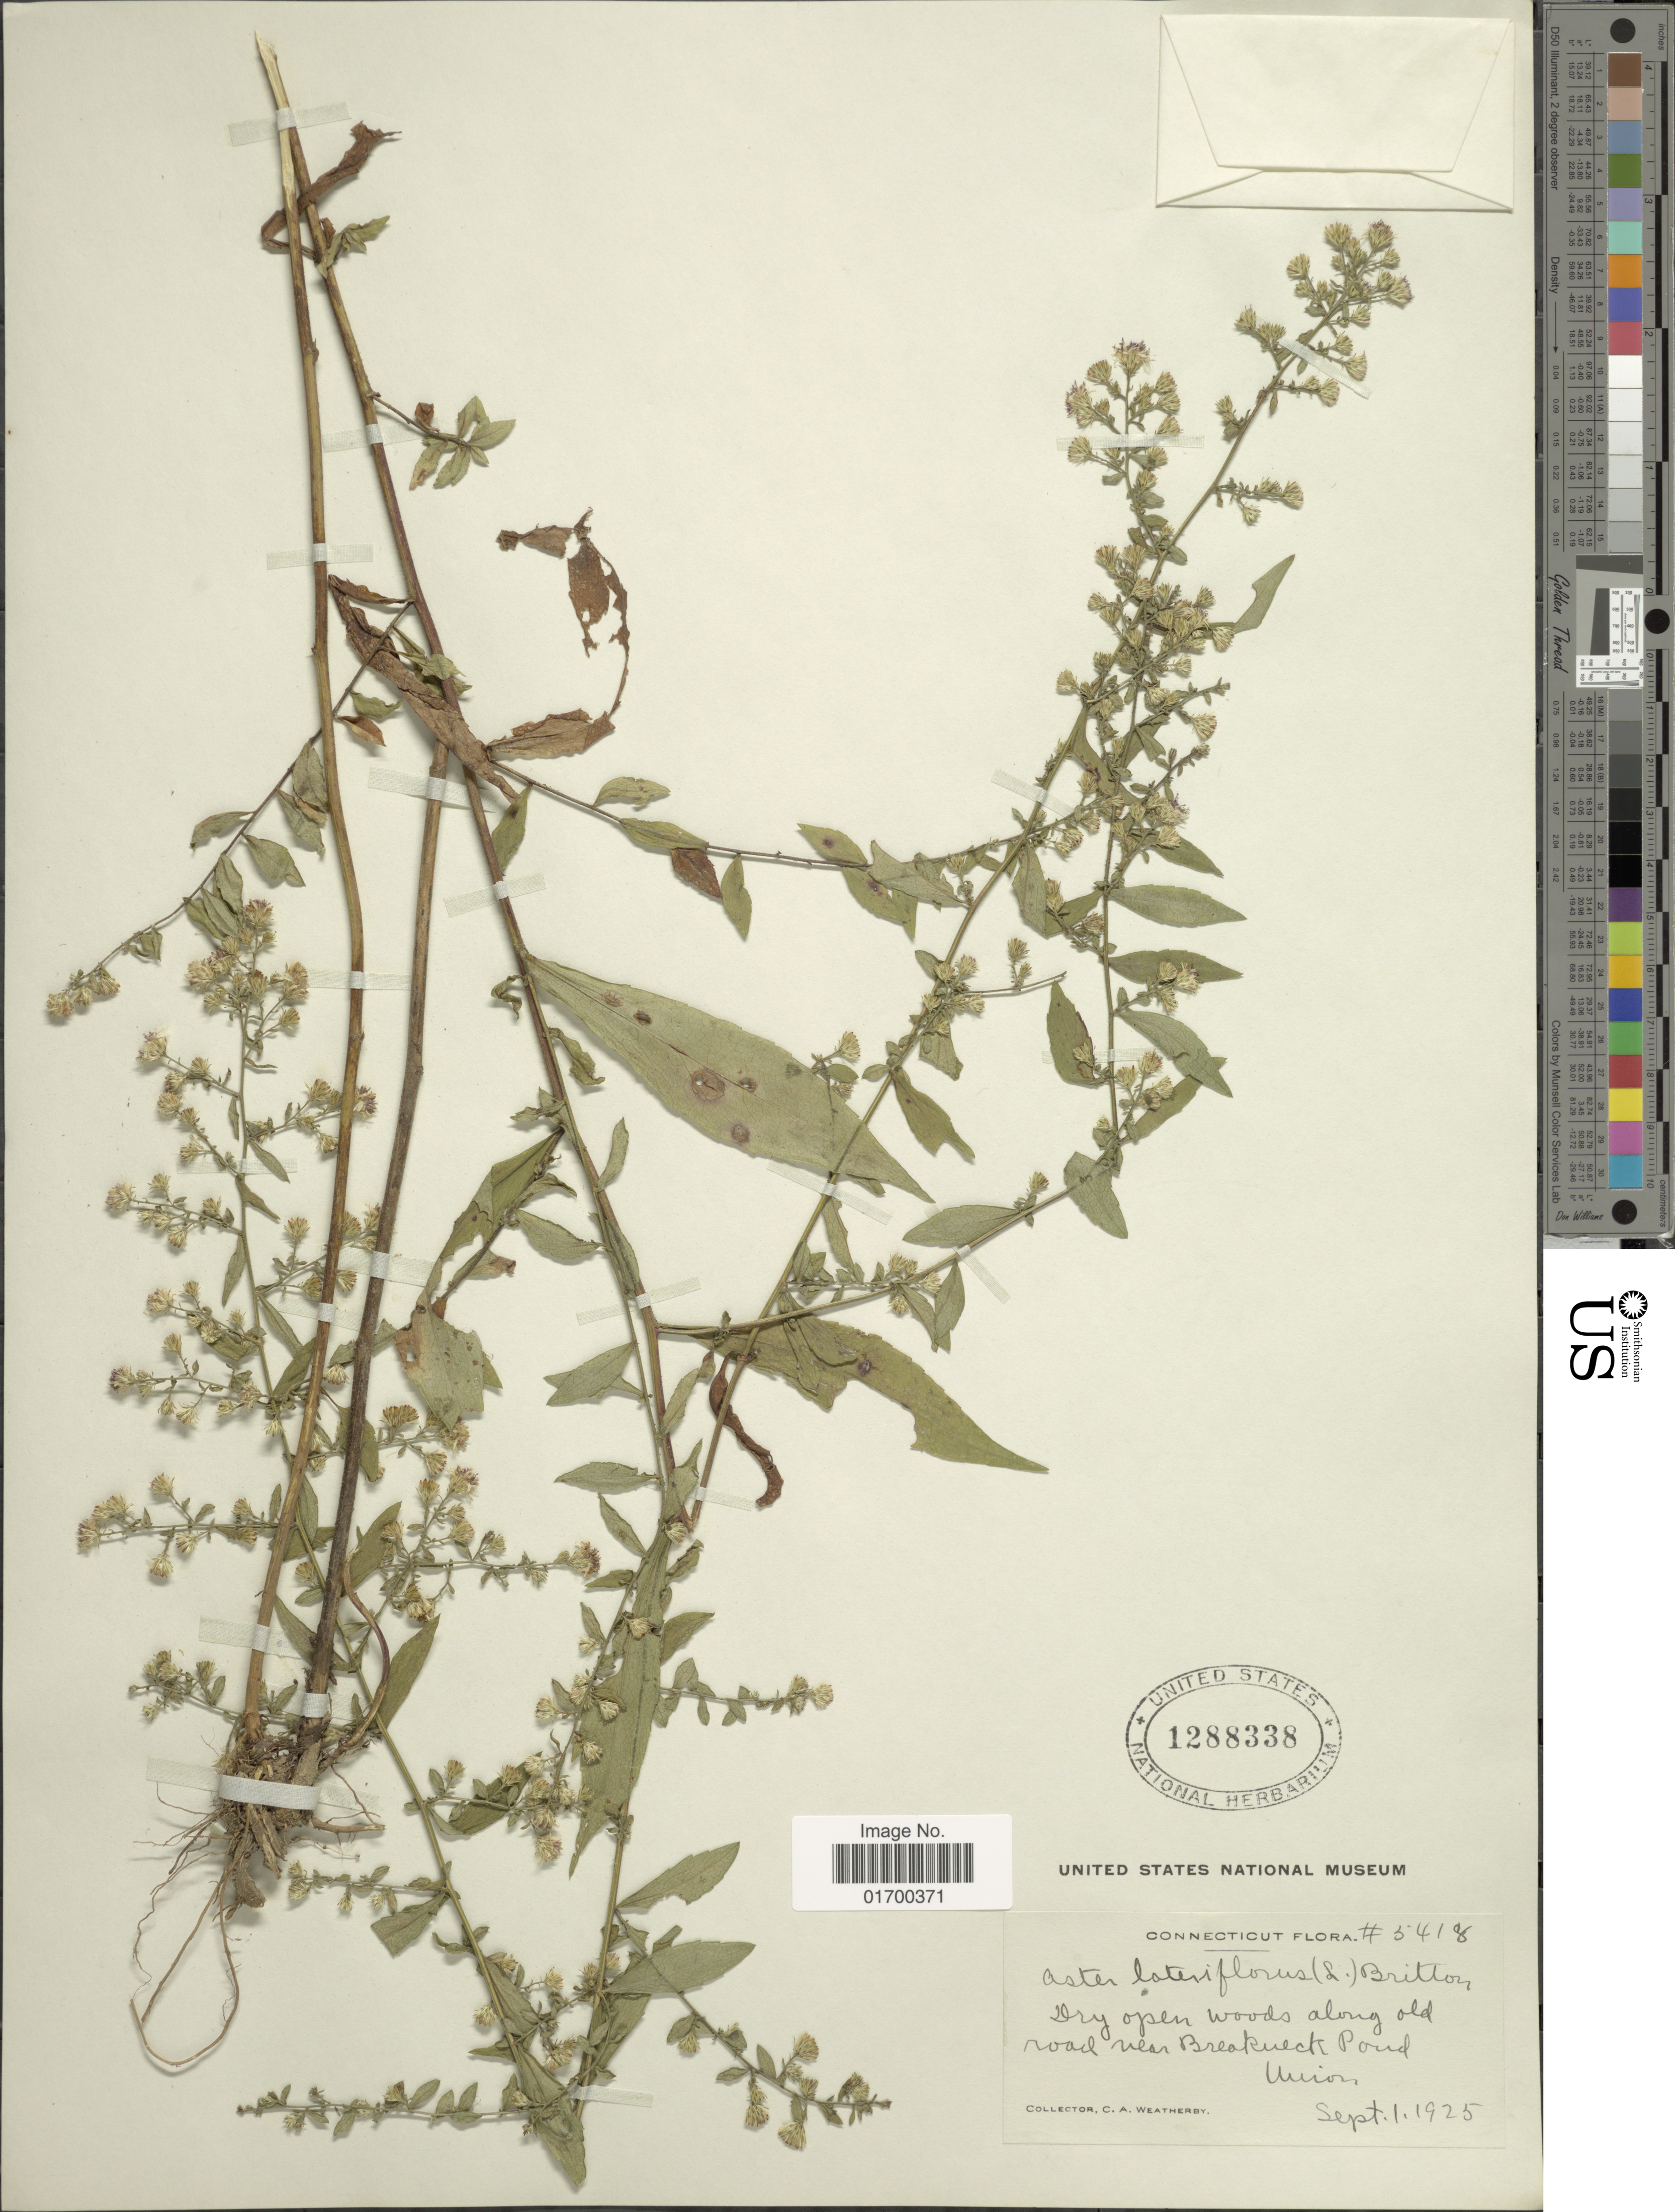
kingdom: Plantae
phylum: Tracheophyta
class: Magnoliopsida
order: Asterales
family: Asteraceae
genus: Symphyotrichum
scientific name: Symphyotrichum lateriflorum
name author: (L.) Á. Löve & D. Löve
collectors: C. A. Weatherby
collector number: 5418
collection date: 1925-09-01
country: United States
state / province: Connecticut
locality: Dry open woods along old road near Breakneck Pond, Union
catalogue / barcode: US 1288338